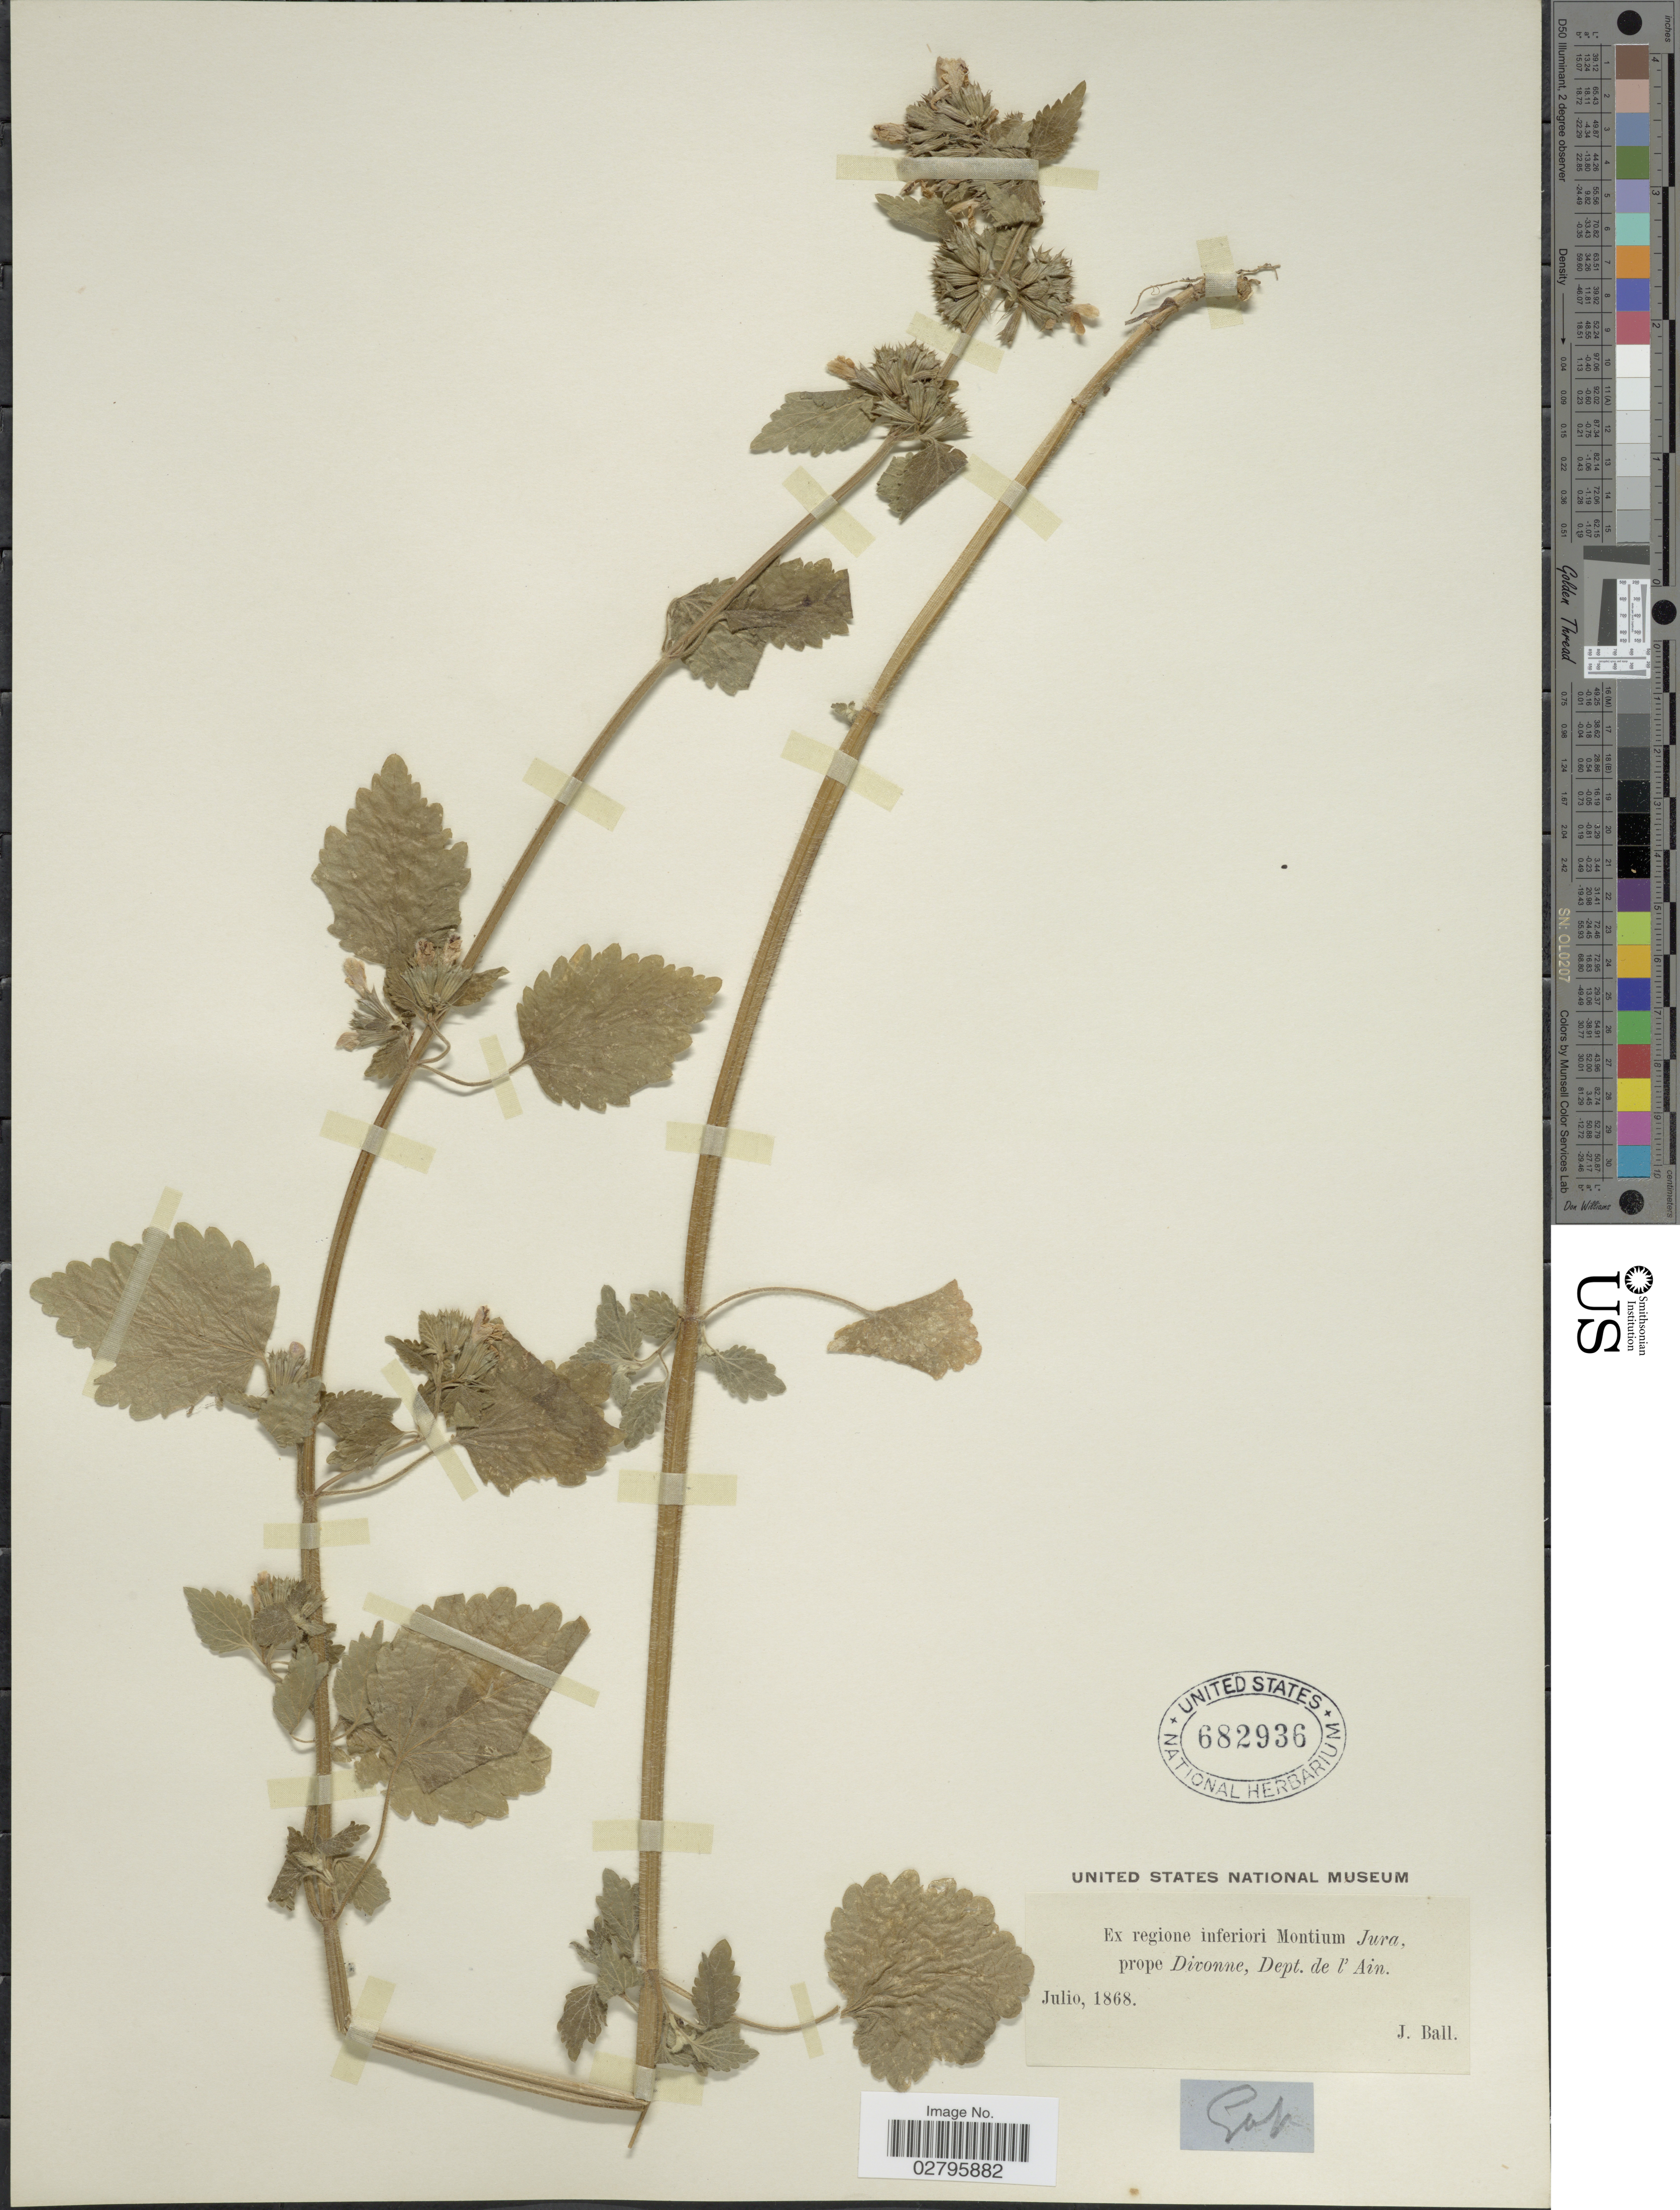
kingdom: Plantae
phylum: Tracheophyta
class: Magnoliopsida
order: Lamiales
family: Lamiaceae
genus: Ballota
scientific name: Ballota sp.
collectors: J. Ball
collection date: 1868-07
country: Switzerland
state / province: Jura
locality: Regione inferiori Montium Jura, prope Divonne, Dept. de l'Ain.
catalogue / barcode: US 682936